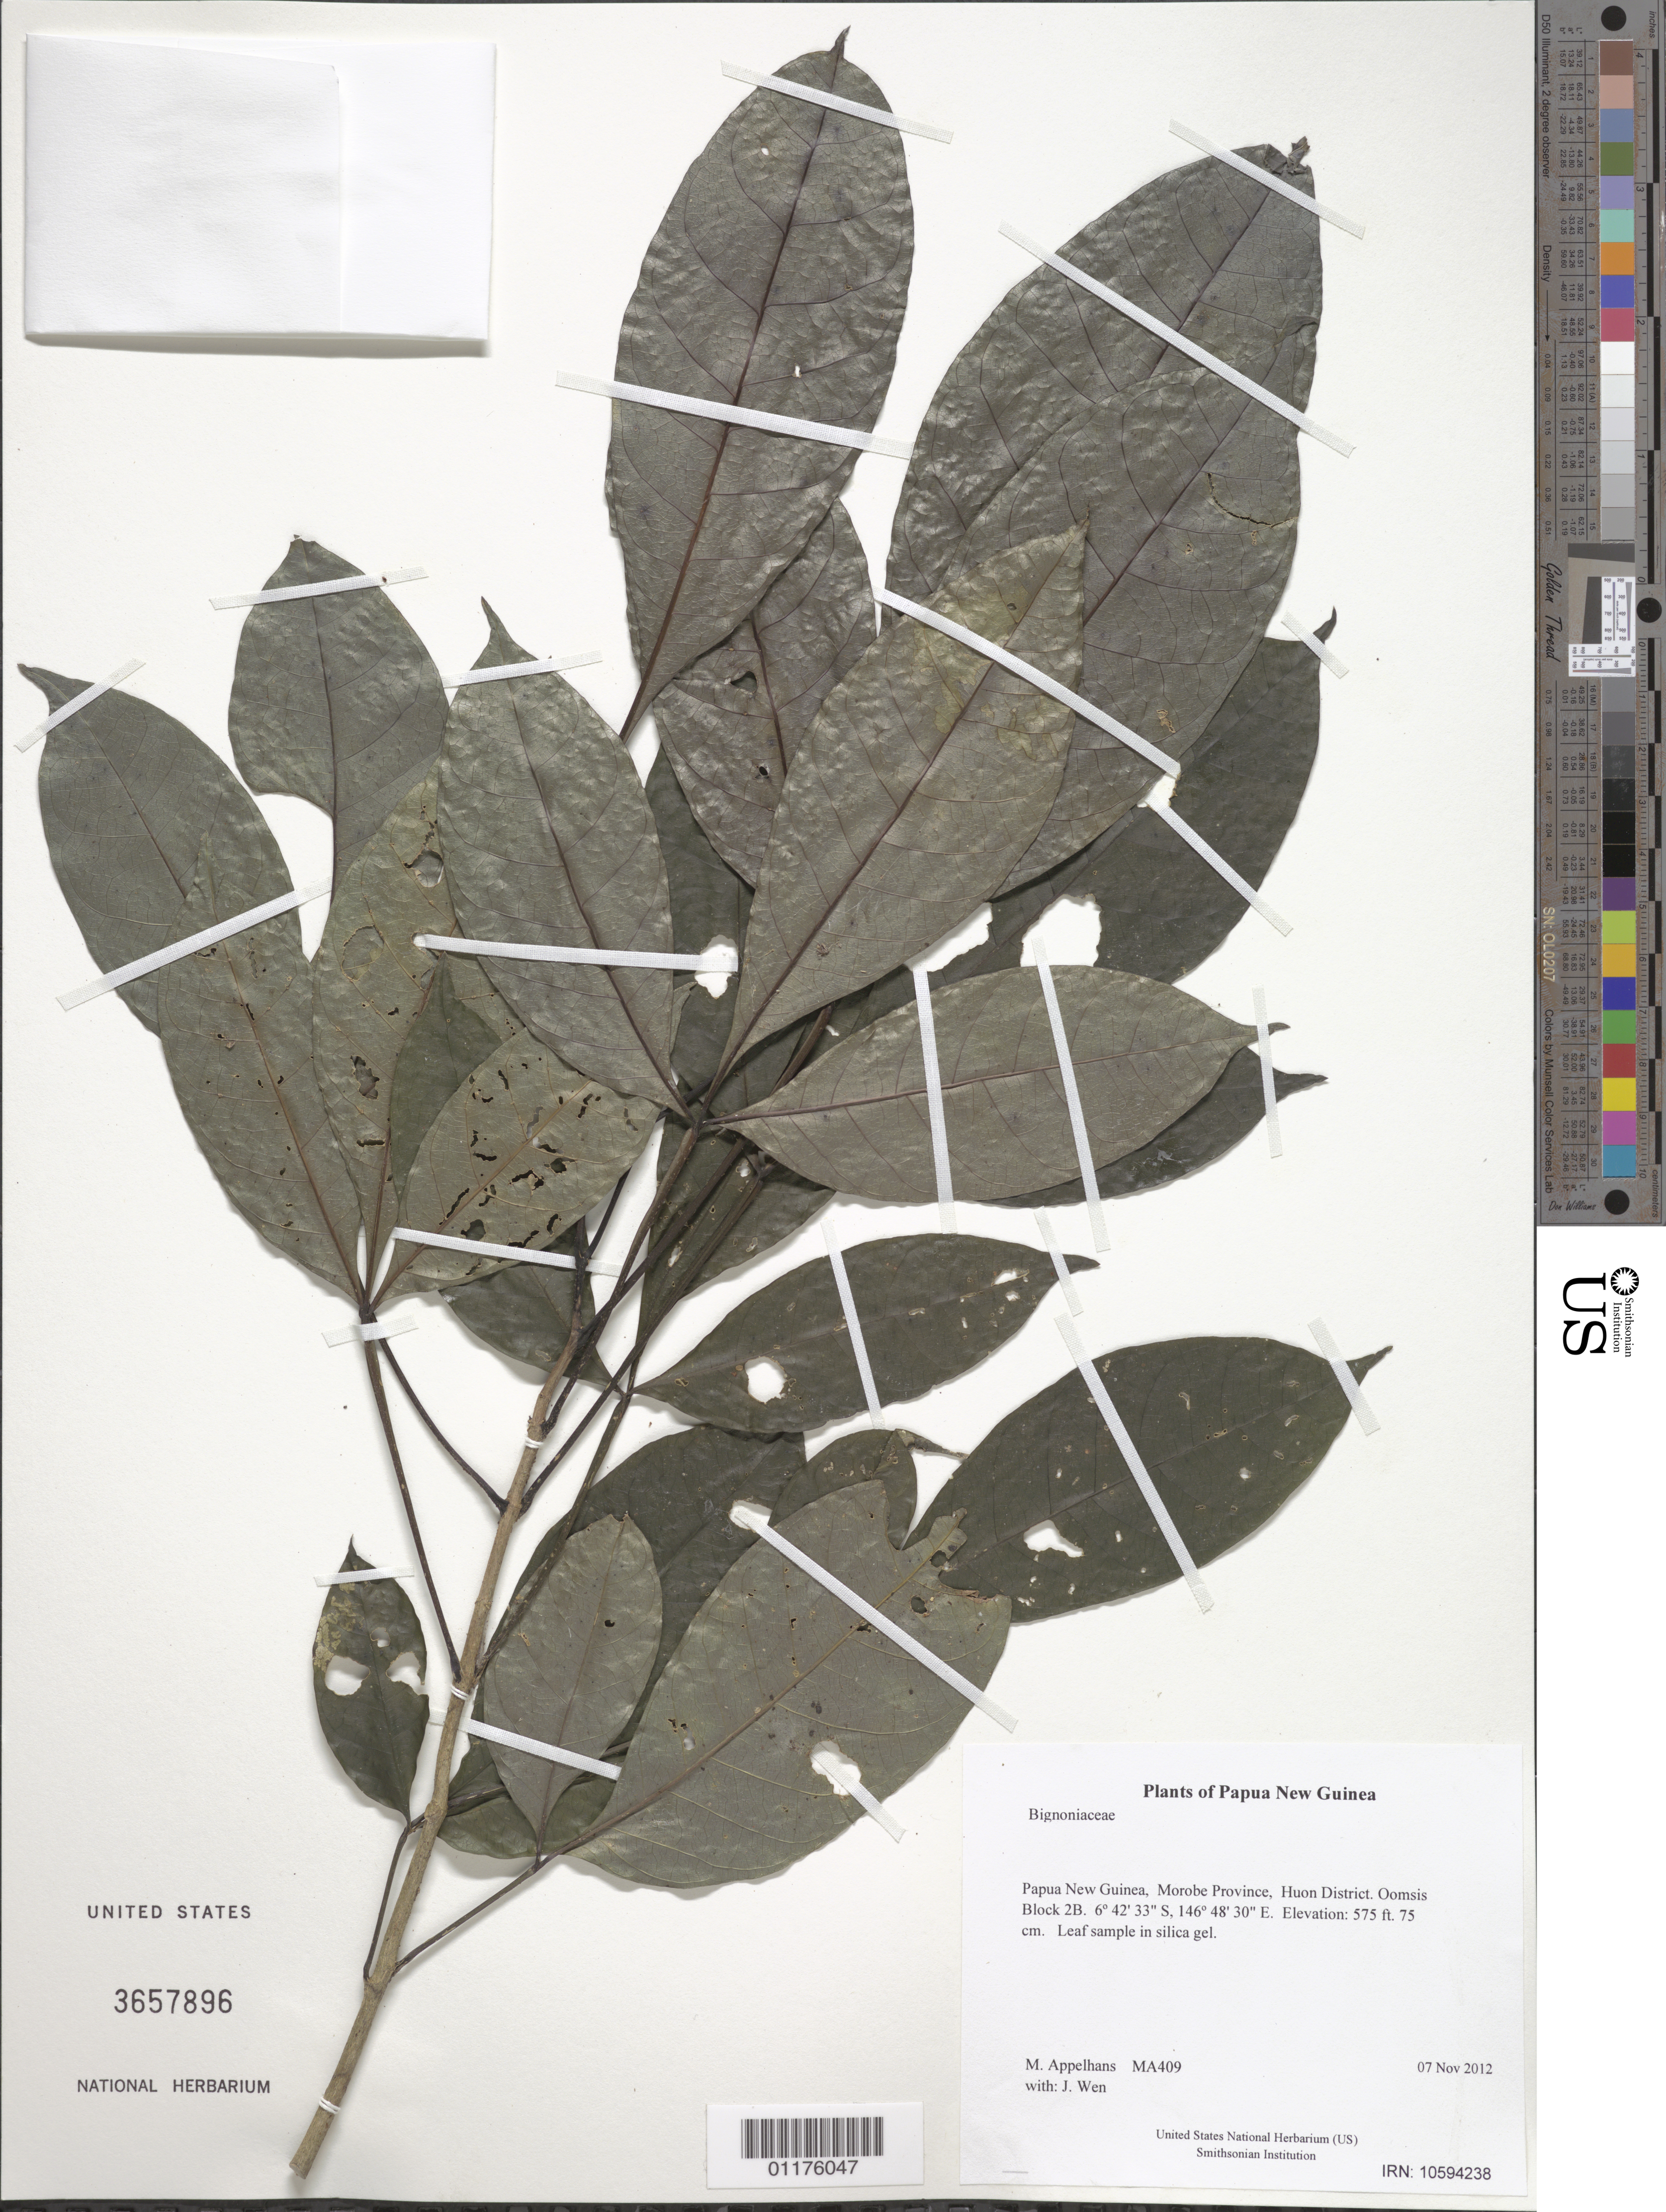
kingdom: Plantae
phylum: Tracheophyta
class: Magnoliopsida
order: Lamiales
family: Bignoniaceae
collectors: J. Wen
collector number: MA409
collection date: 2012-11-07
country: Papua New Guinea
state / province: Morobe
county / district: Huon District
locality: Oomsis Block 2B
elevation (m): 175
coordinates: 6° 42.554 S, 146° 48.501 E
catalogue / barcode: US 3657896